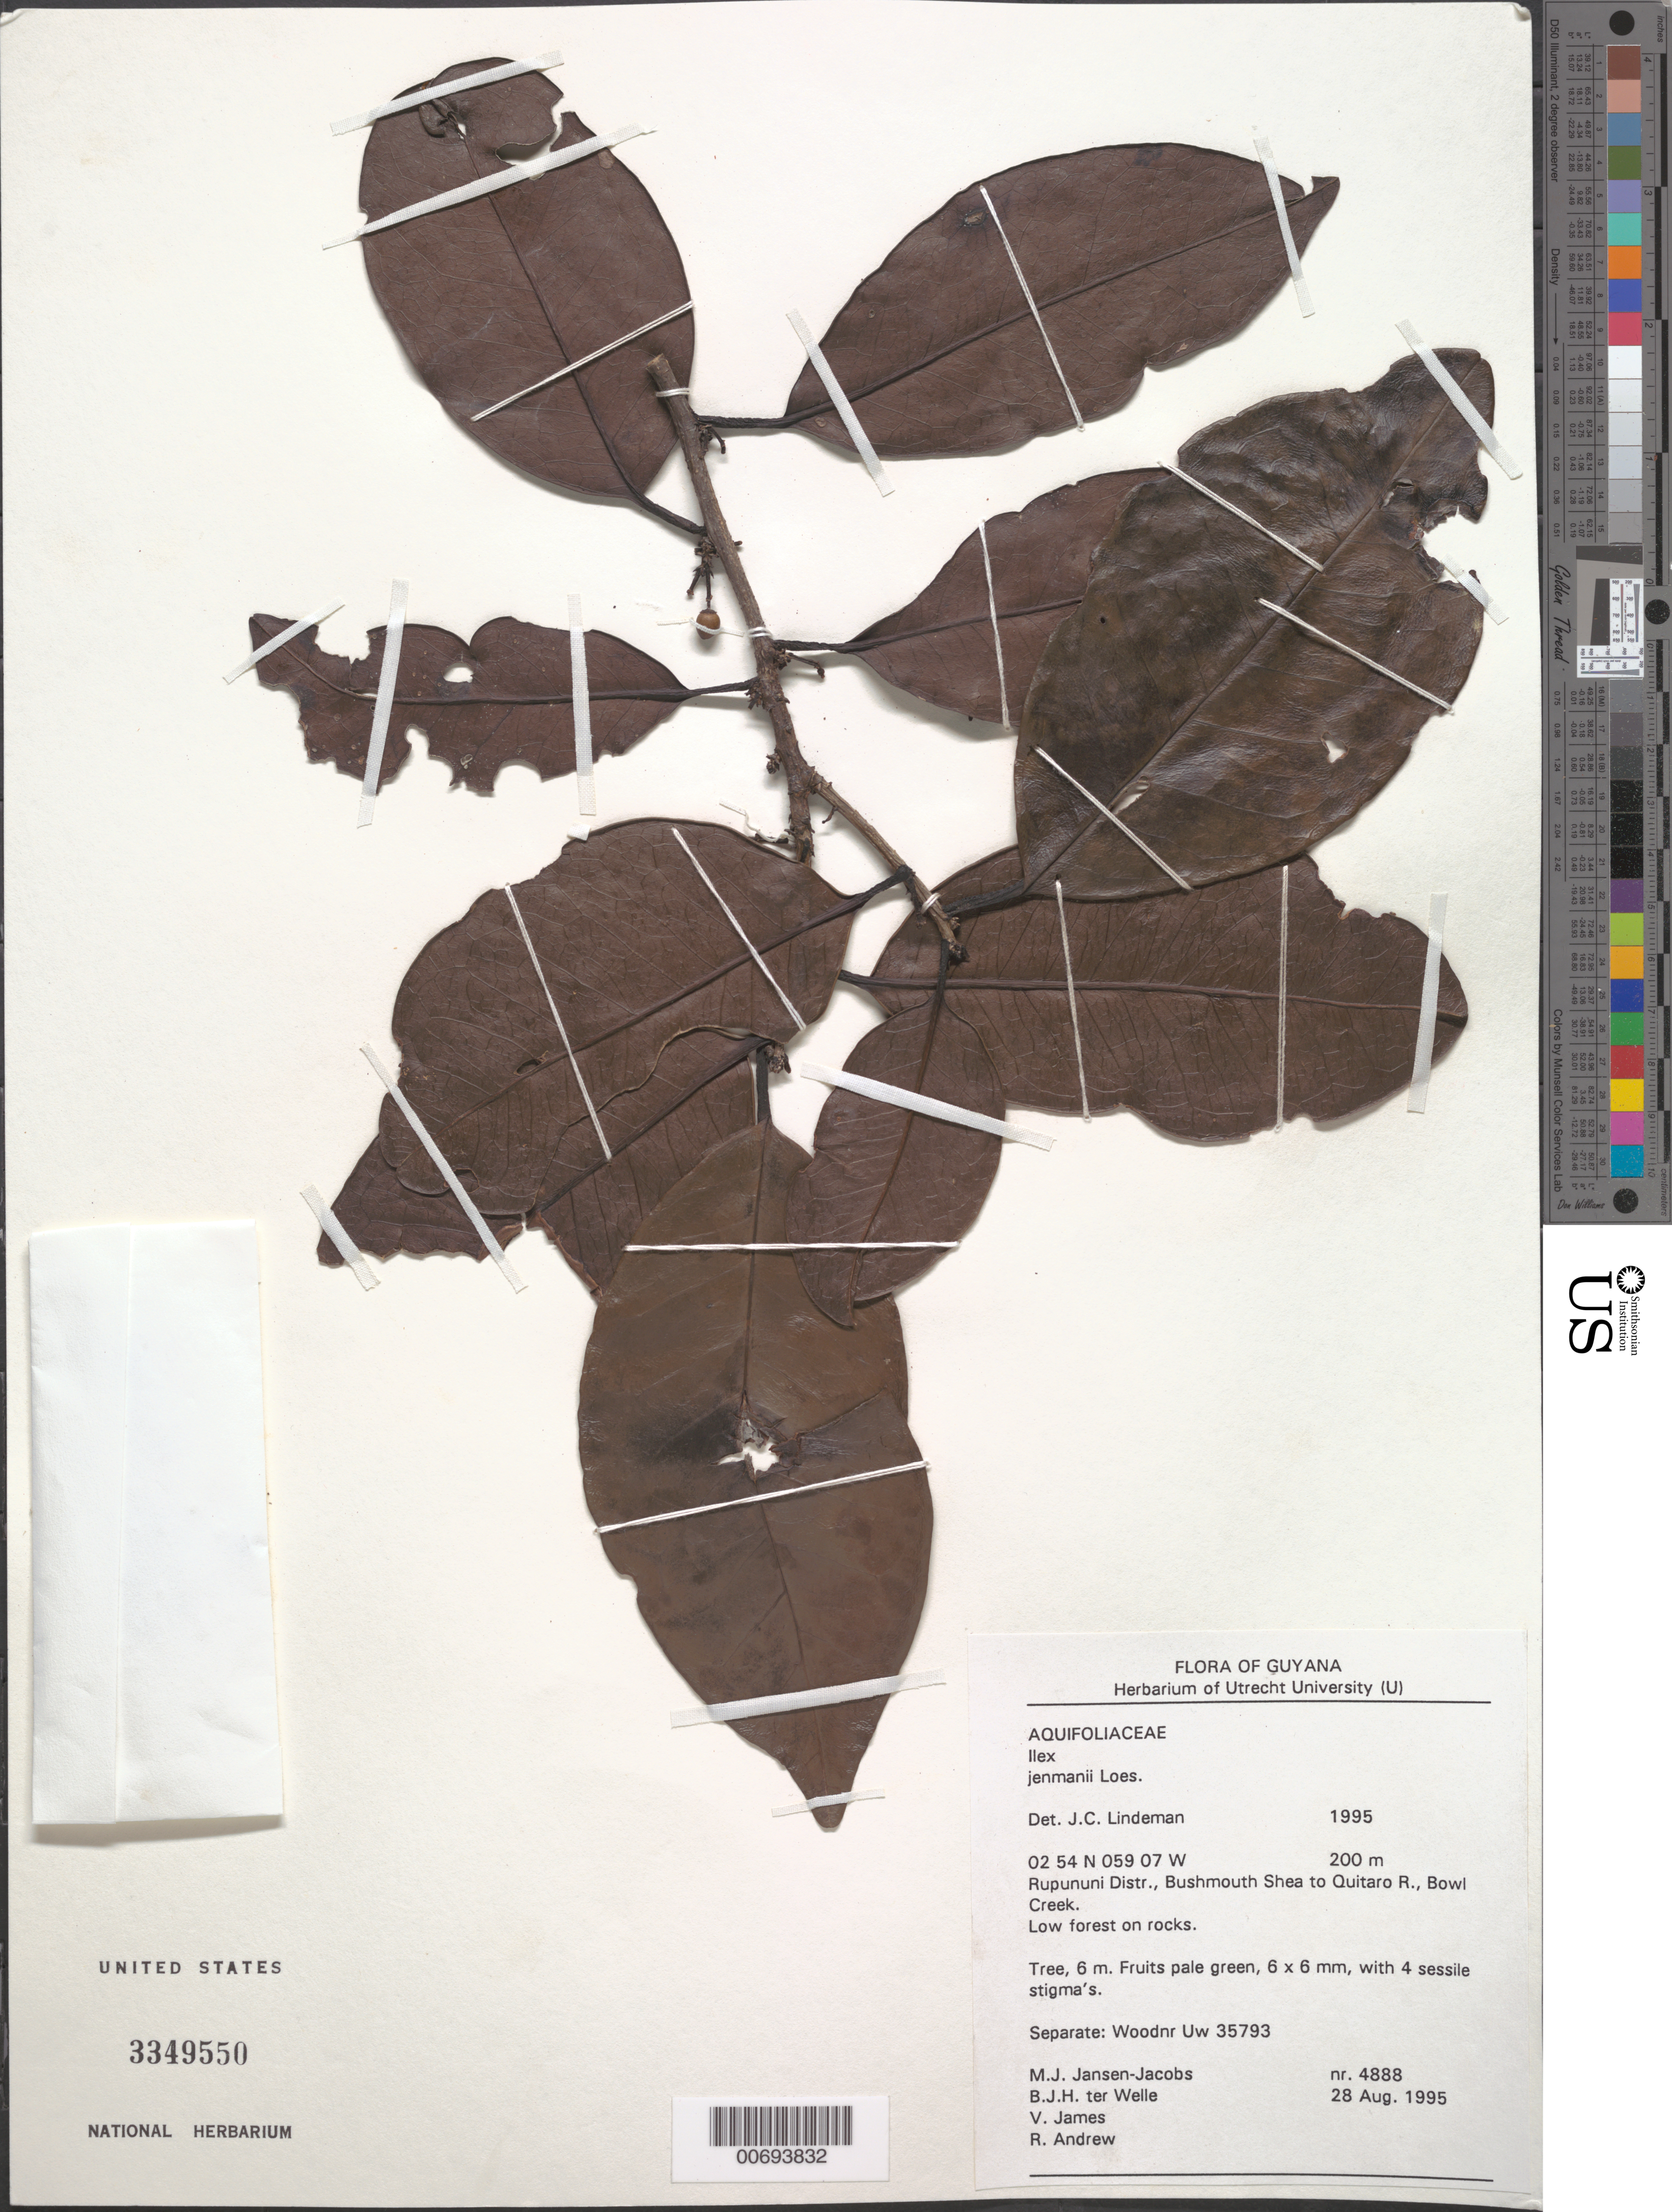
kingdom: Plantae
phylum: Tracheophyta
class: Magnoliopsida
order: Aquifoliales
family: Aquifoliaceae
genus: Ilex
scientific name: Ilex jenmanii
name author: Loes.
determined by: Lindeman, J. C.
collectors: M. J. Jansen-Jacobs, B. Welle, V. James & R. Andrew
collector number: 4888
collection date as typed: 28-Aug-95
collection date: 1995-08-28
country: Guyana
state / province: U. Takutu-U. Essequibo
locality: Bowl Creek, Bushmouth, Shea to Quitaro River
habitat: Low forest on rocks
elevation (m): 200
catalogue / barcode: US 3349550